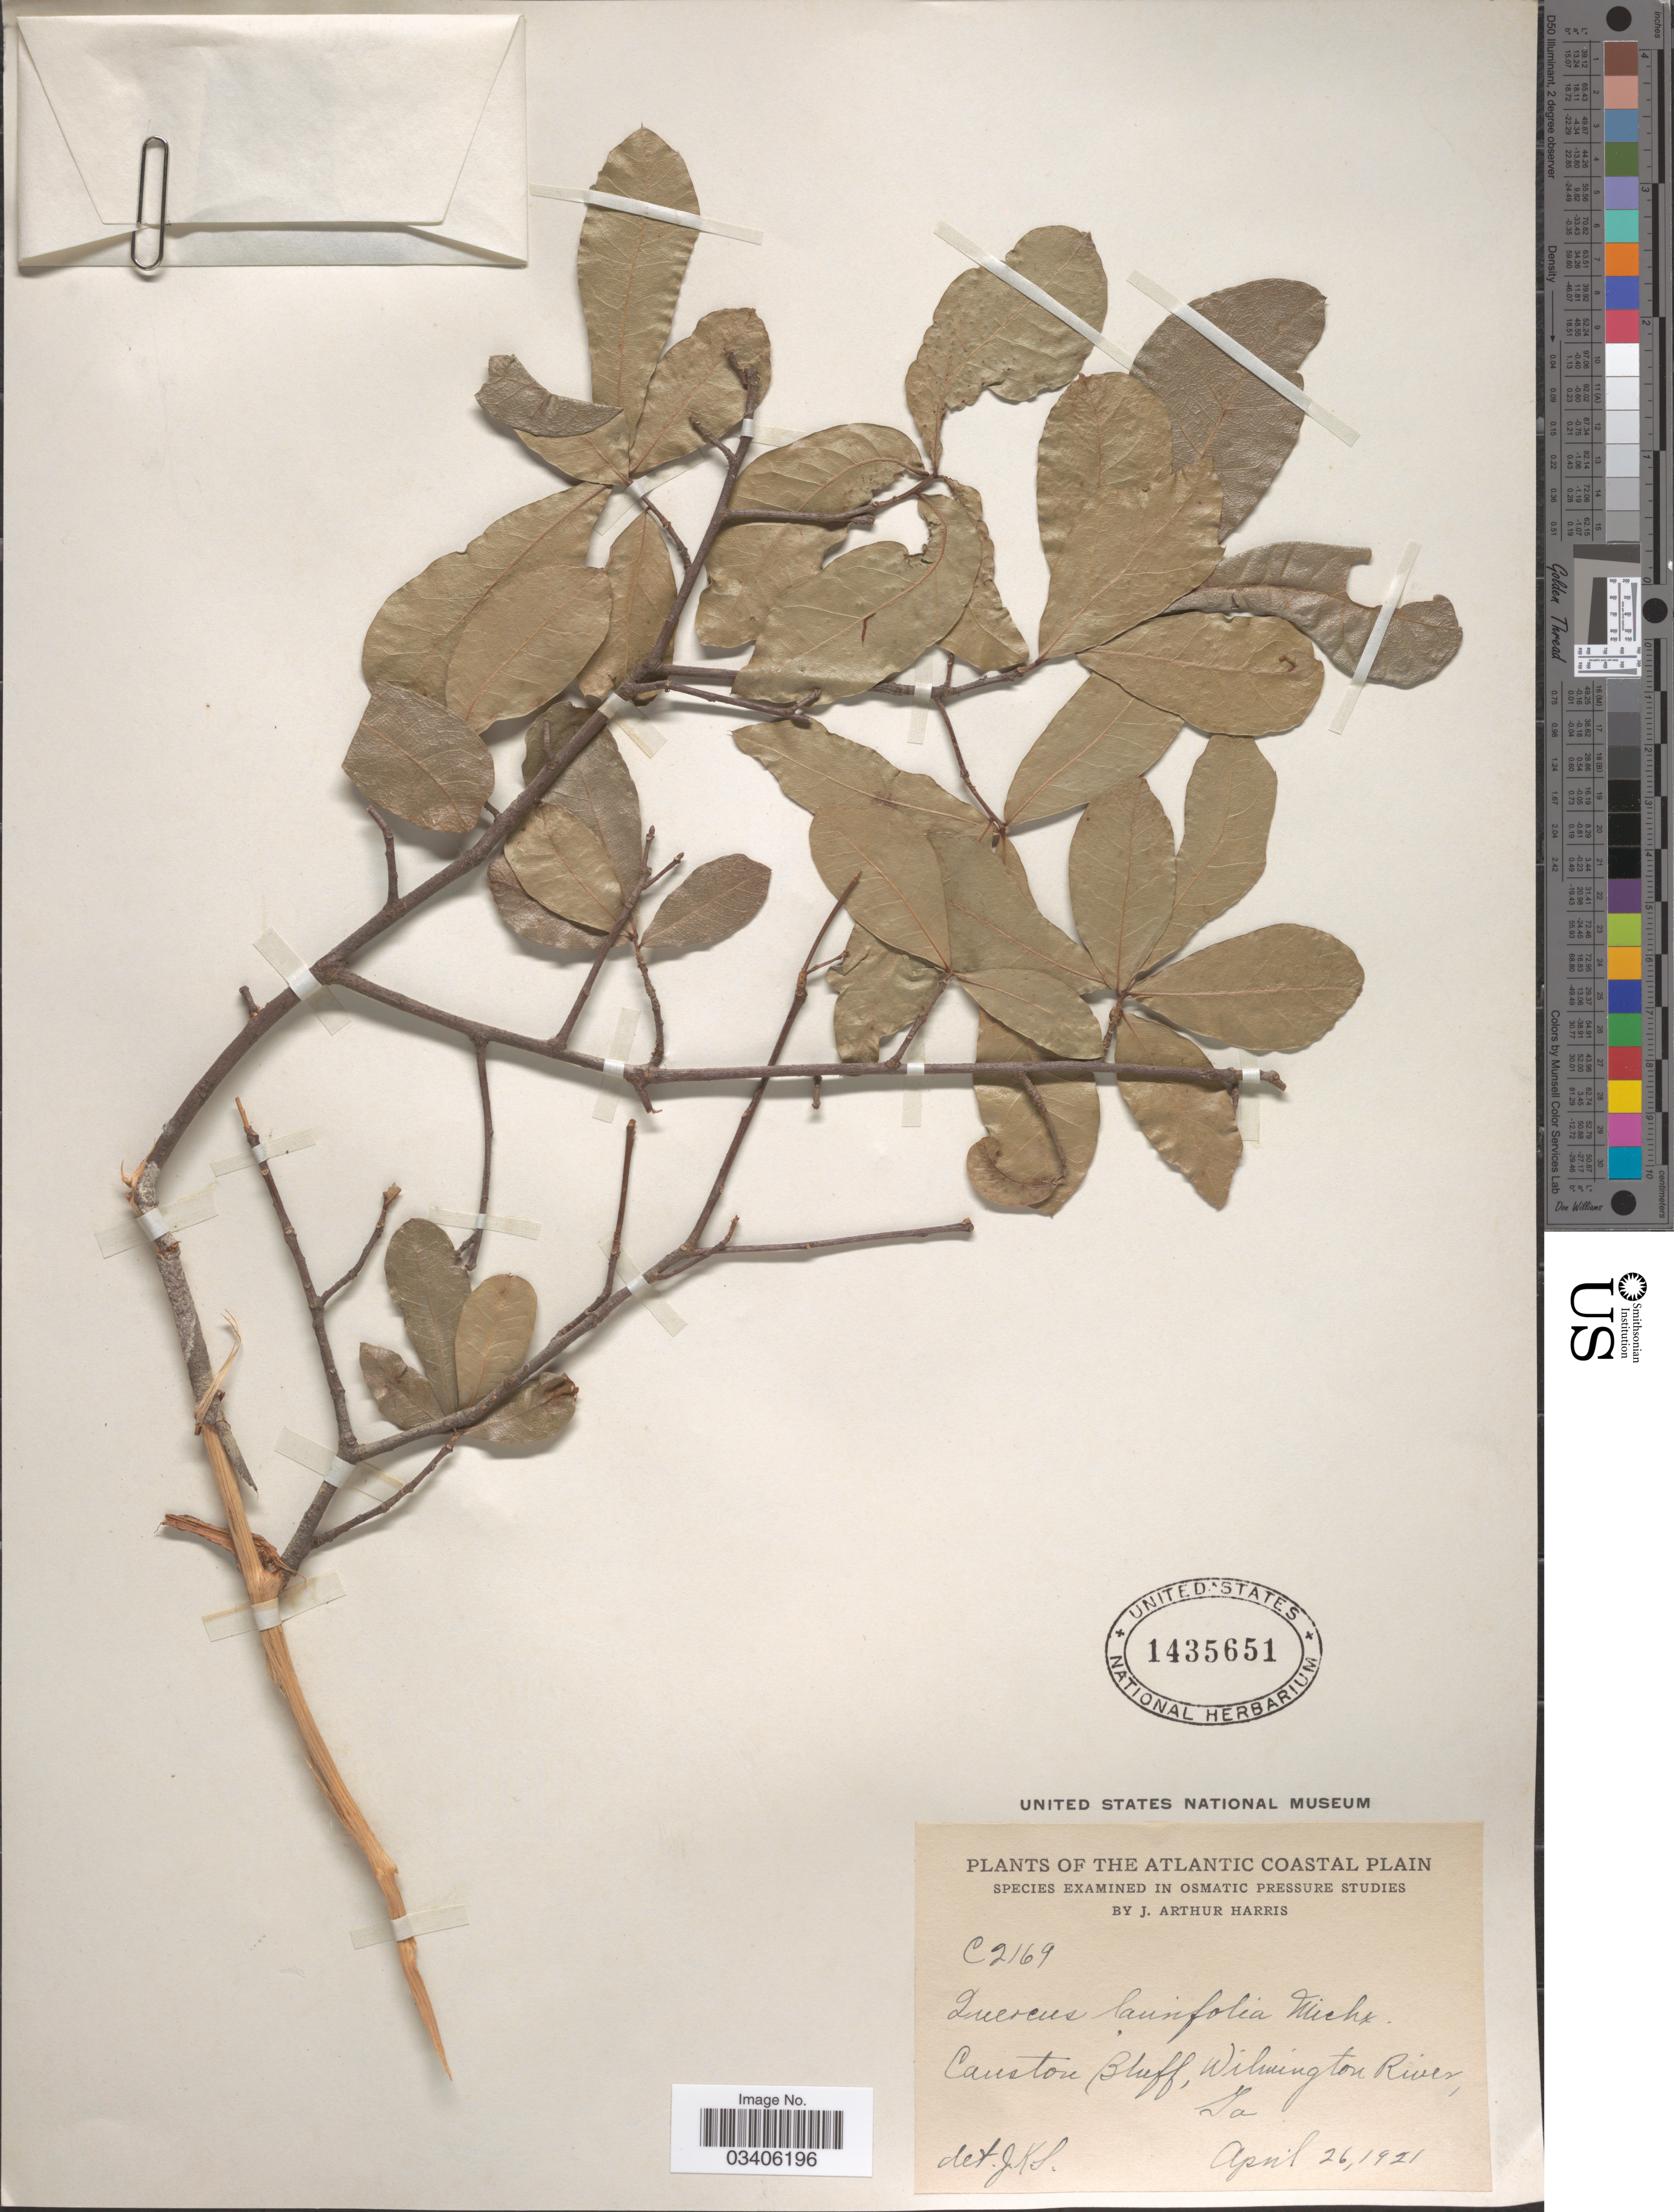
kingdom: Plantae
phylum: Tracheophyta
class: Magnoliopsida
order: Fagales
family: Fagaceae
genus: Quercus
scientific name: Quercus laurifolia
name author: Michx.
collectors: J. A. Harris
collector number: C2169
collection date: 1921-04-26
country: United States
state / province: Georgia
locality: The Atlantic Coastal Plain. Causton Bluff, Wilmington River.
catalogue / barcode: US 1435651